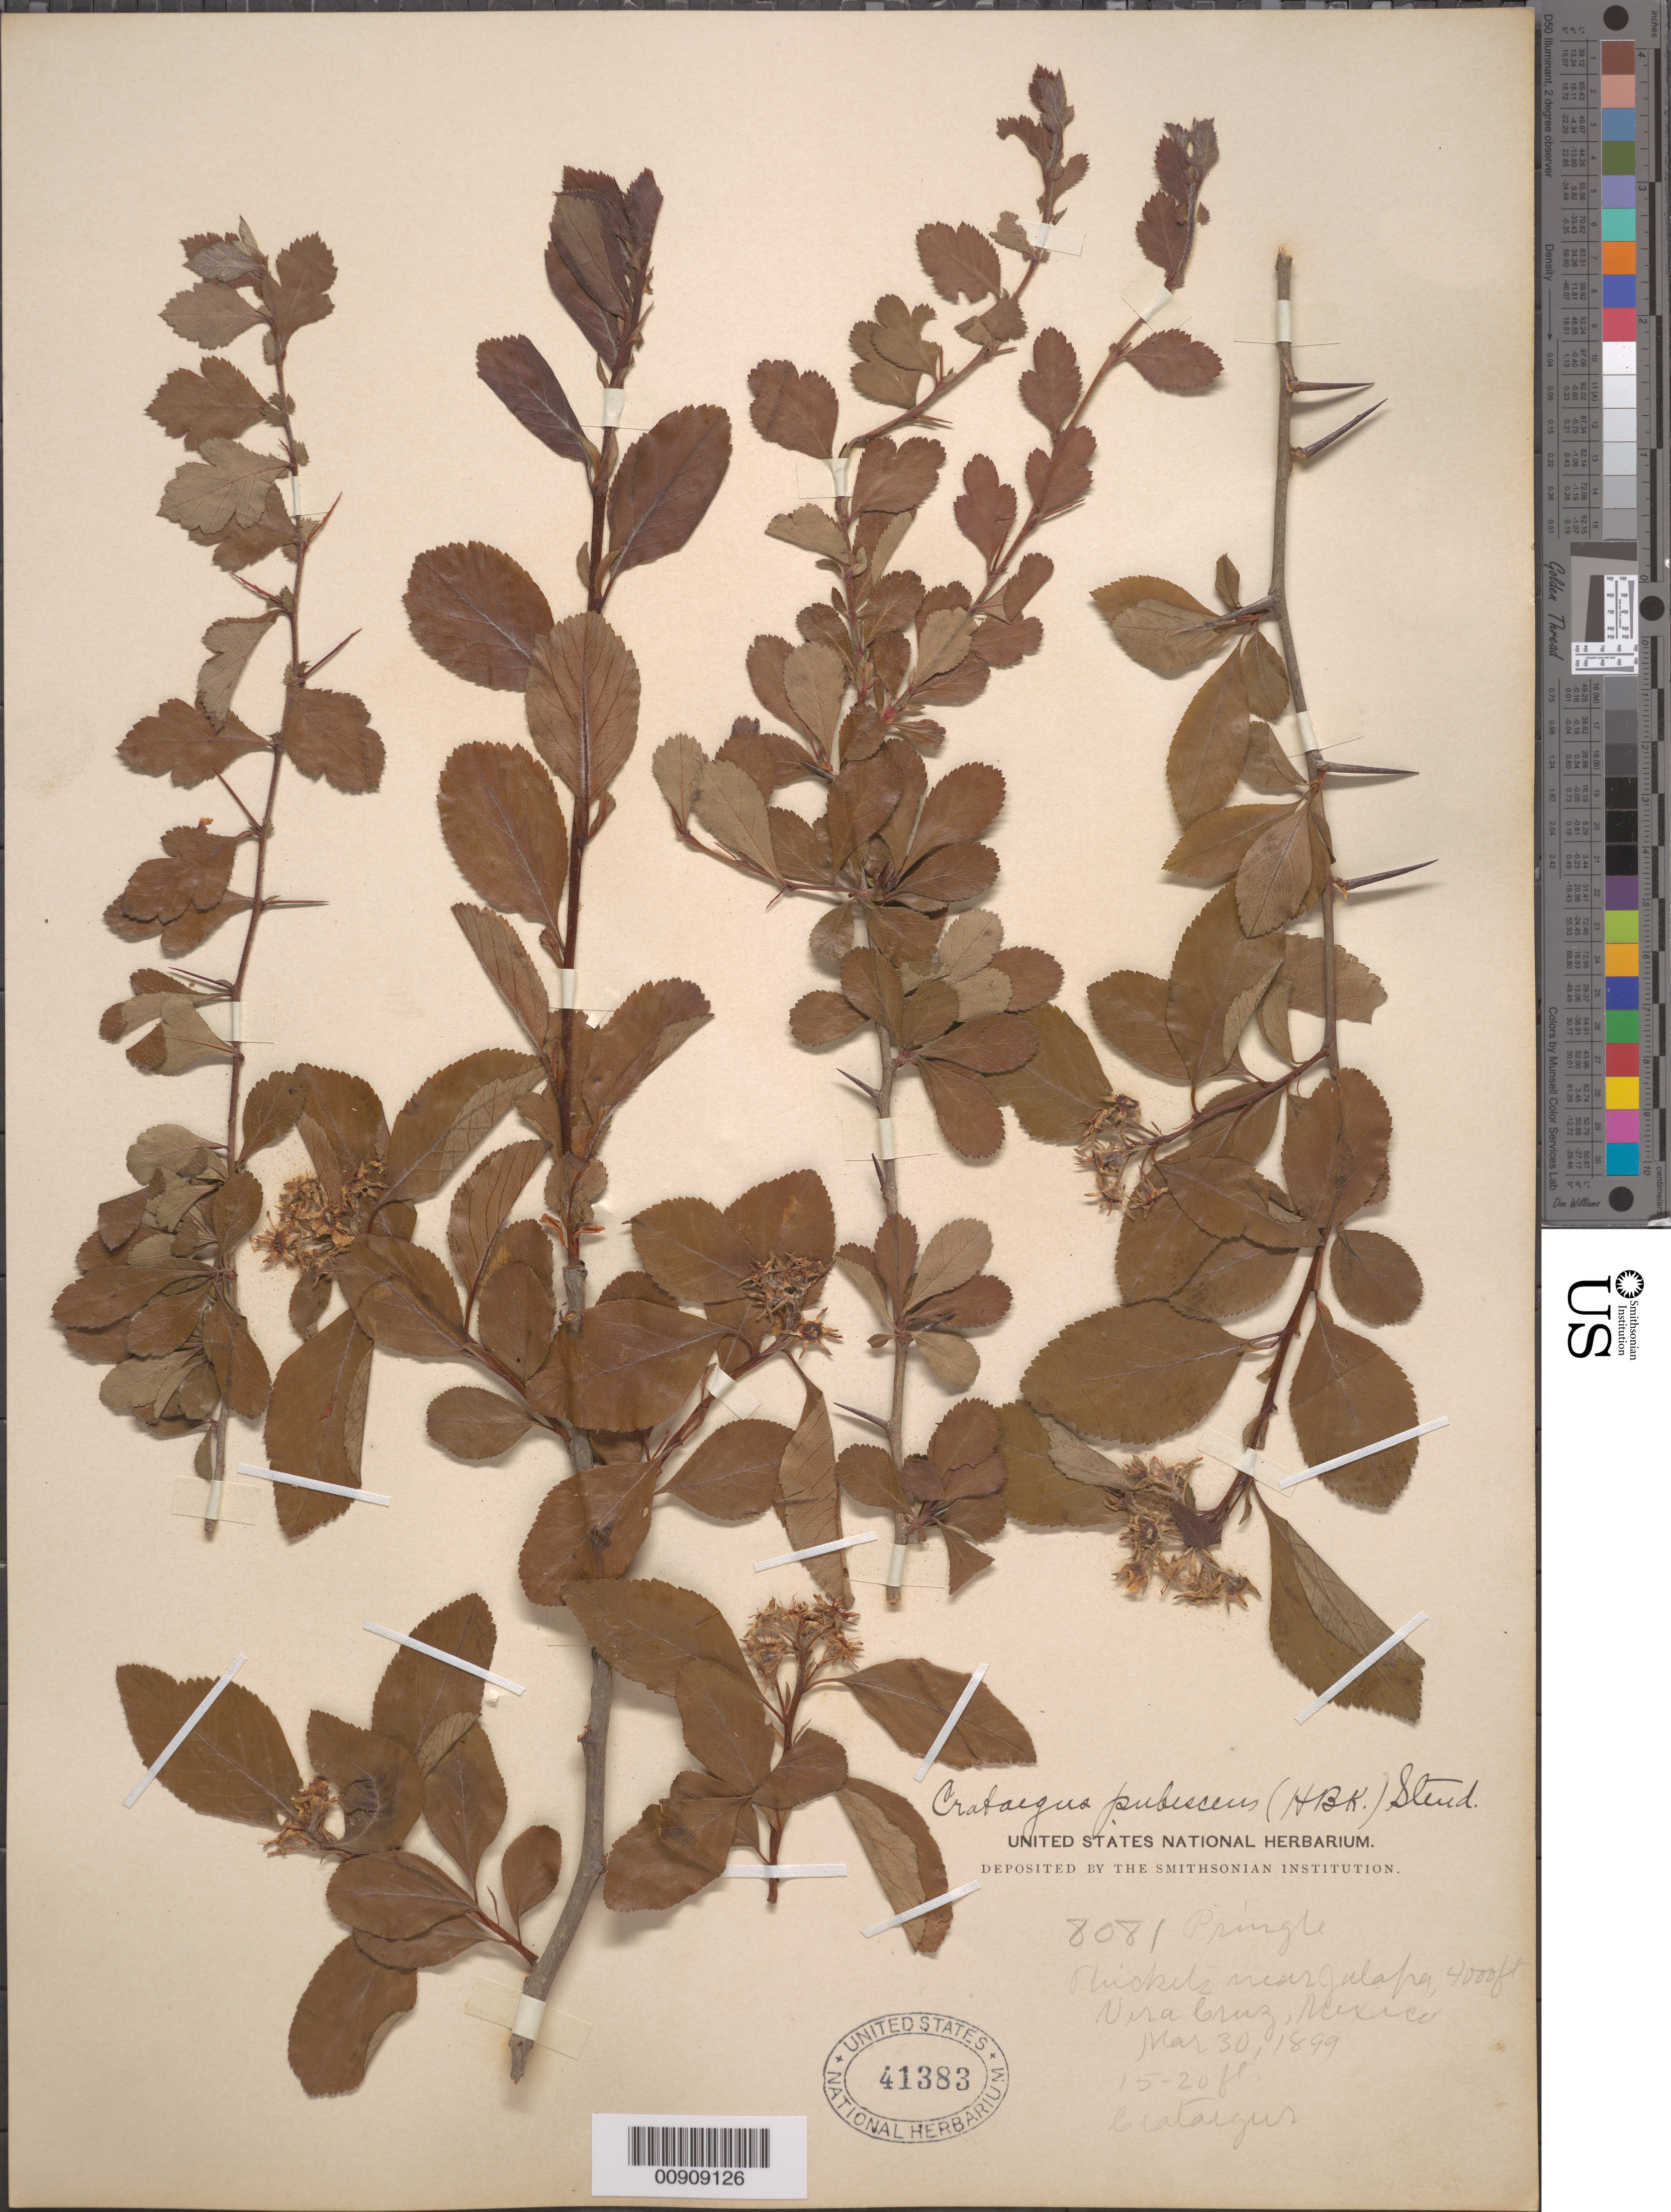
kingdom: Plantae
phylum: Tracheophyta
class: Magnoliopsida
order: Rosales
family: Rosaceae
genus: Crataegus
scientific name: Crataegus pubescens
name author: (C. Presl) C. Presl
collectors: C. G. Pringle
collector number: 8081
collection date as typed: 30 Mar 1899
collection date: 1899-03-30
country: Mexico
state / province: Veracruz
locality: Near Jalapa, Veracruz.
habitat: Thickets.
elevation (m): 1219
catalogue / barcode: US 41383